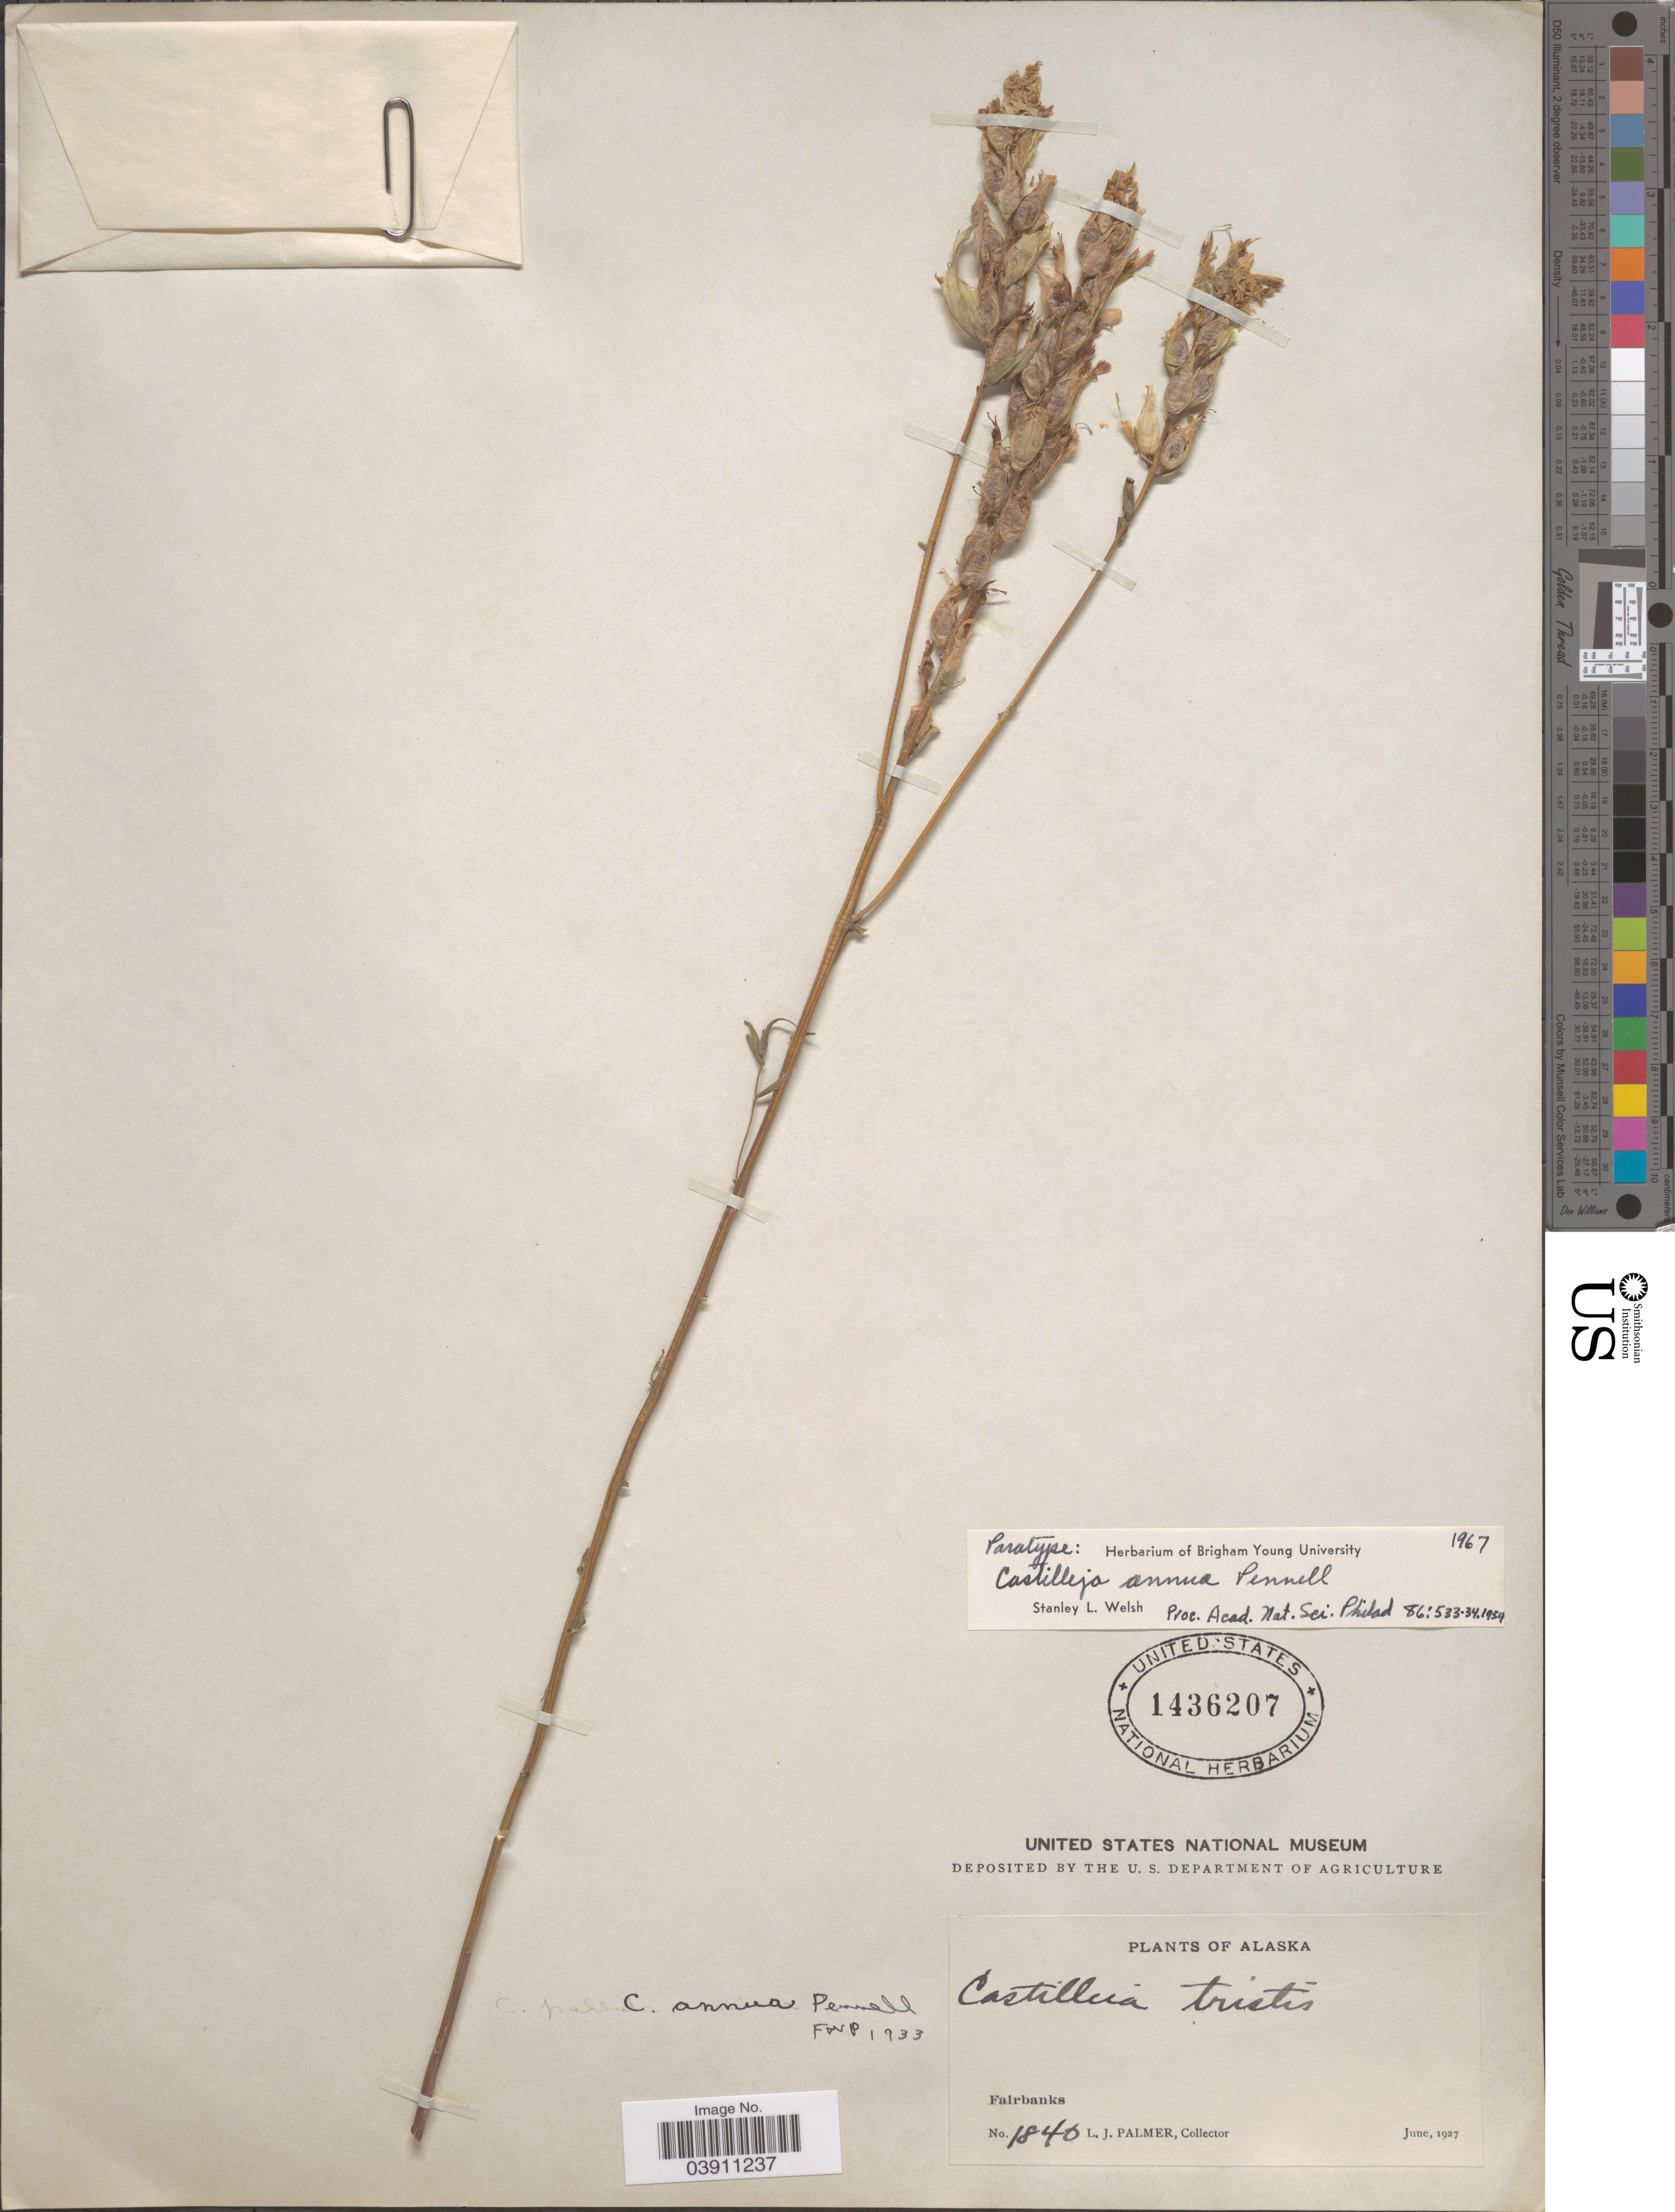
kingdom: Plantae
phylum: Tracheophyta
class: Magnoliopsida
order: Lamiales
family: Orobanchaceae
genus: Castilleja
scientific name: Castilleja annua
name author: Pennell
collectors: L. J. Palmer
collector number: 1840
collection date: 1927-06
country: United States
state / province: Alaska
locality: Fairbanks.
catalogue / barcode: US 1436207